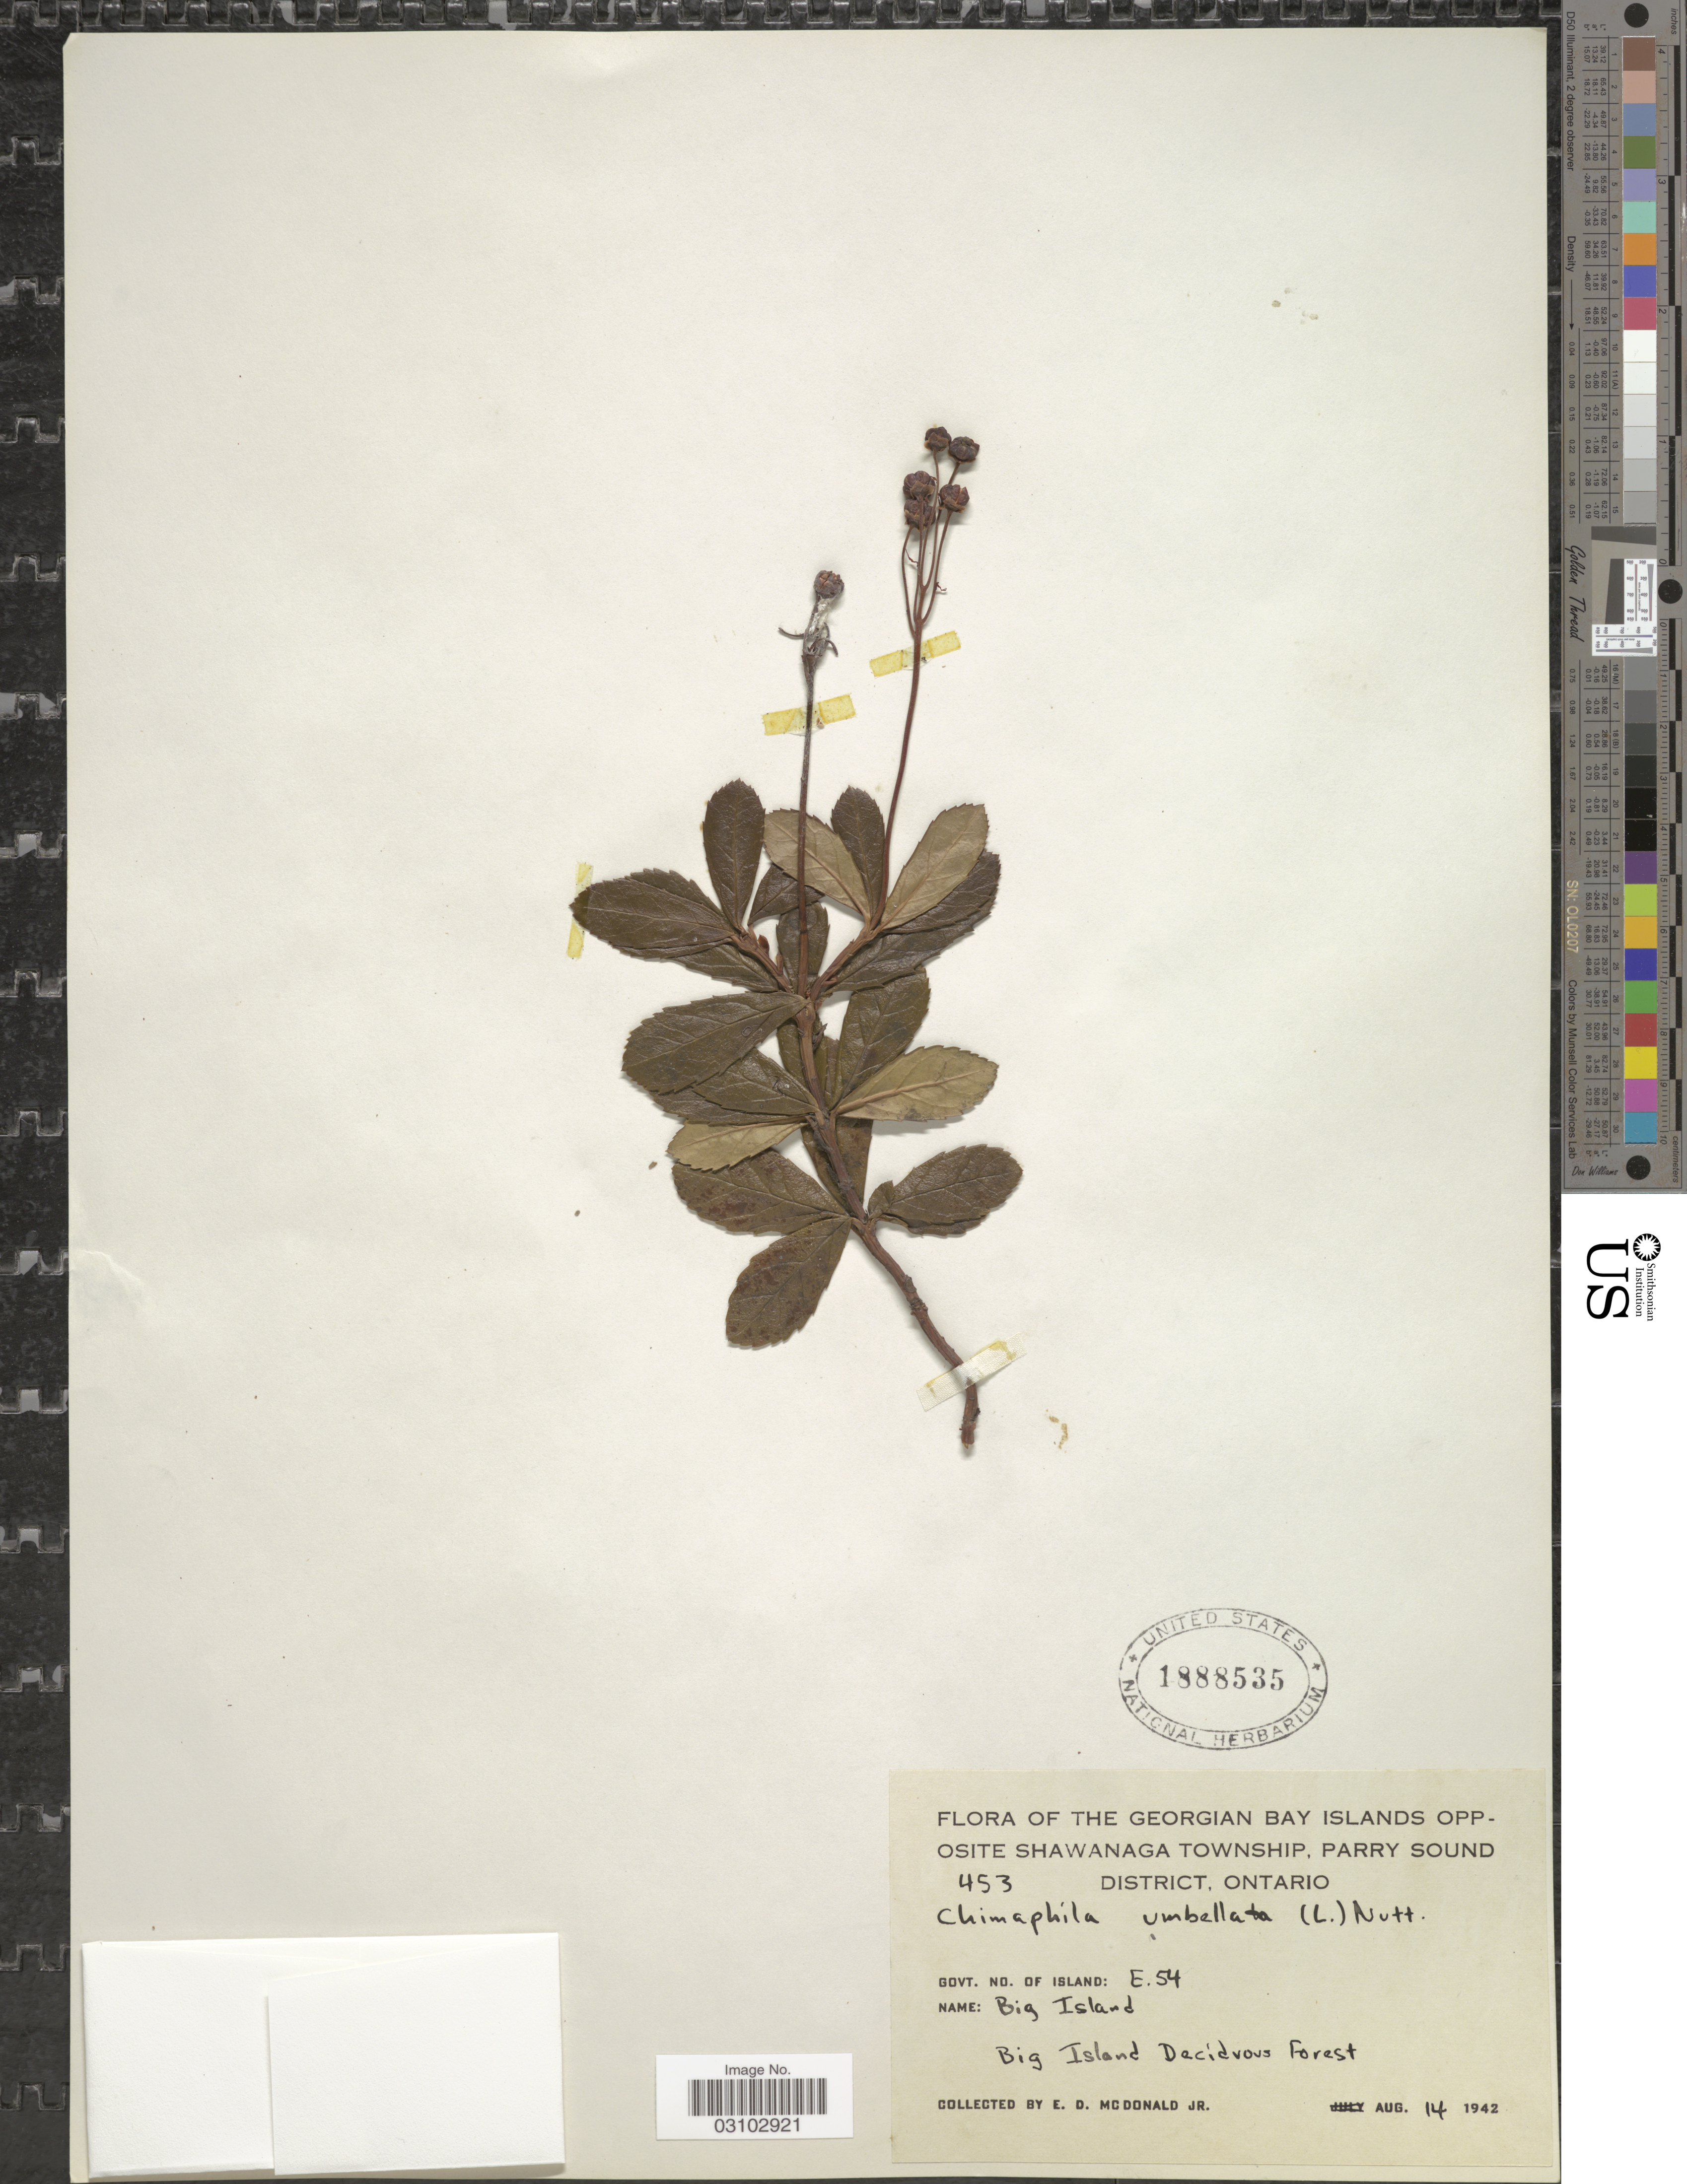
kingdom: Plantae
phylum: Tracheophyta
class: Magnoliopsida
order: Ericales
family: Ericaceae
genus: Chimaphila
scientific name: Chimaphila umbellata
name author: (L.) W.P.C. Barton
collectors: E. D. McDonald Jr.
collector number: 453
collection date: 1942-08-14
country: Canada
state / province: Ontario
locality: The Georgian Bay Island opposite Shawanaga Township, Parry Sound District. Govt. No. of Island: E.54. Big Island, Big Island Deciduous Forest.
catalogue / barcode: US 1888535